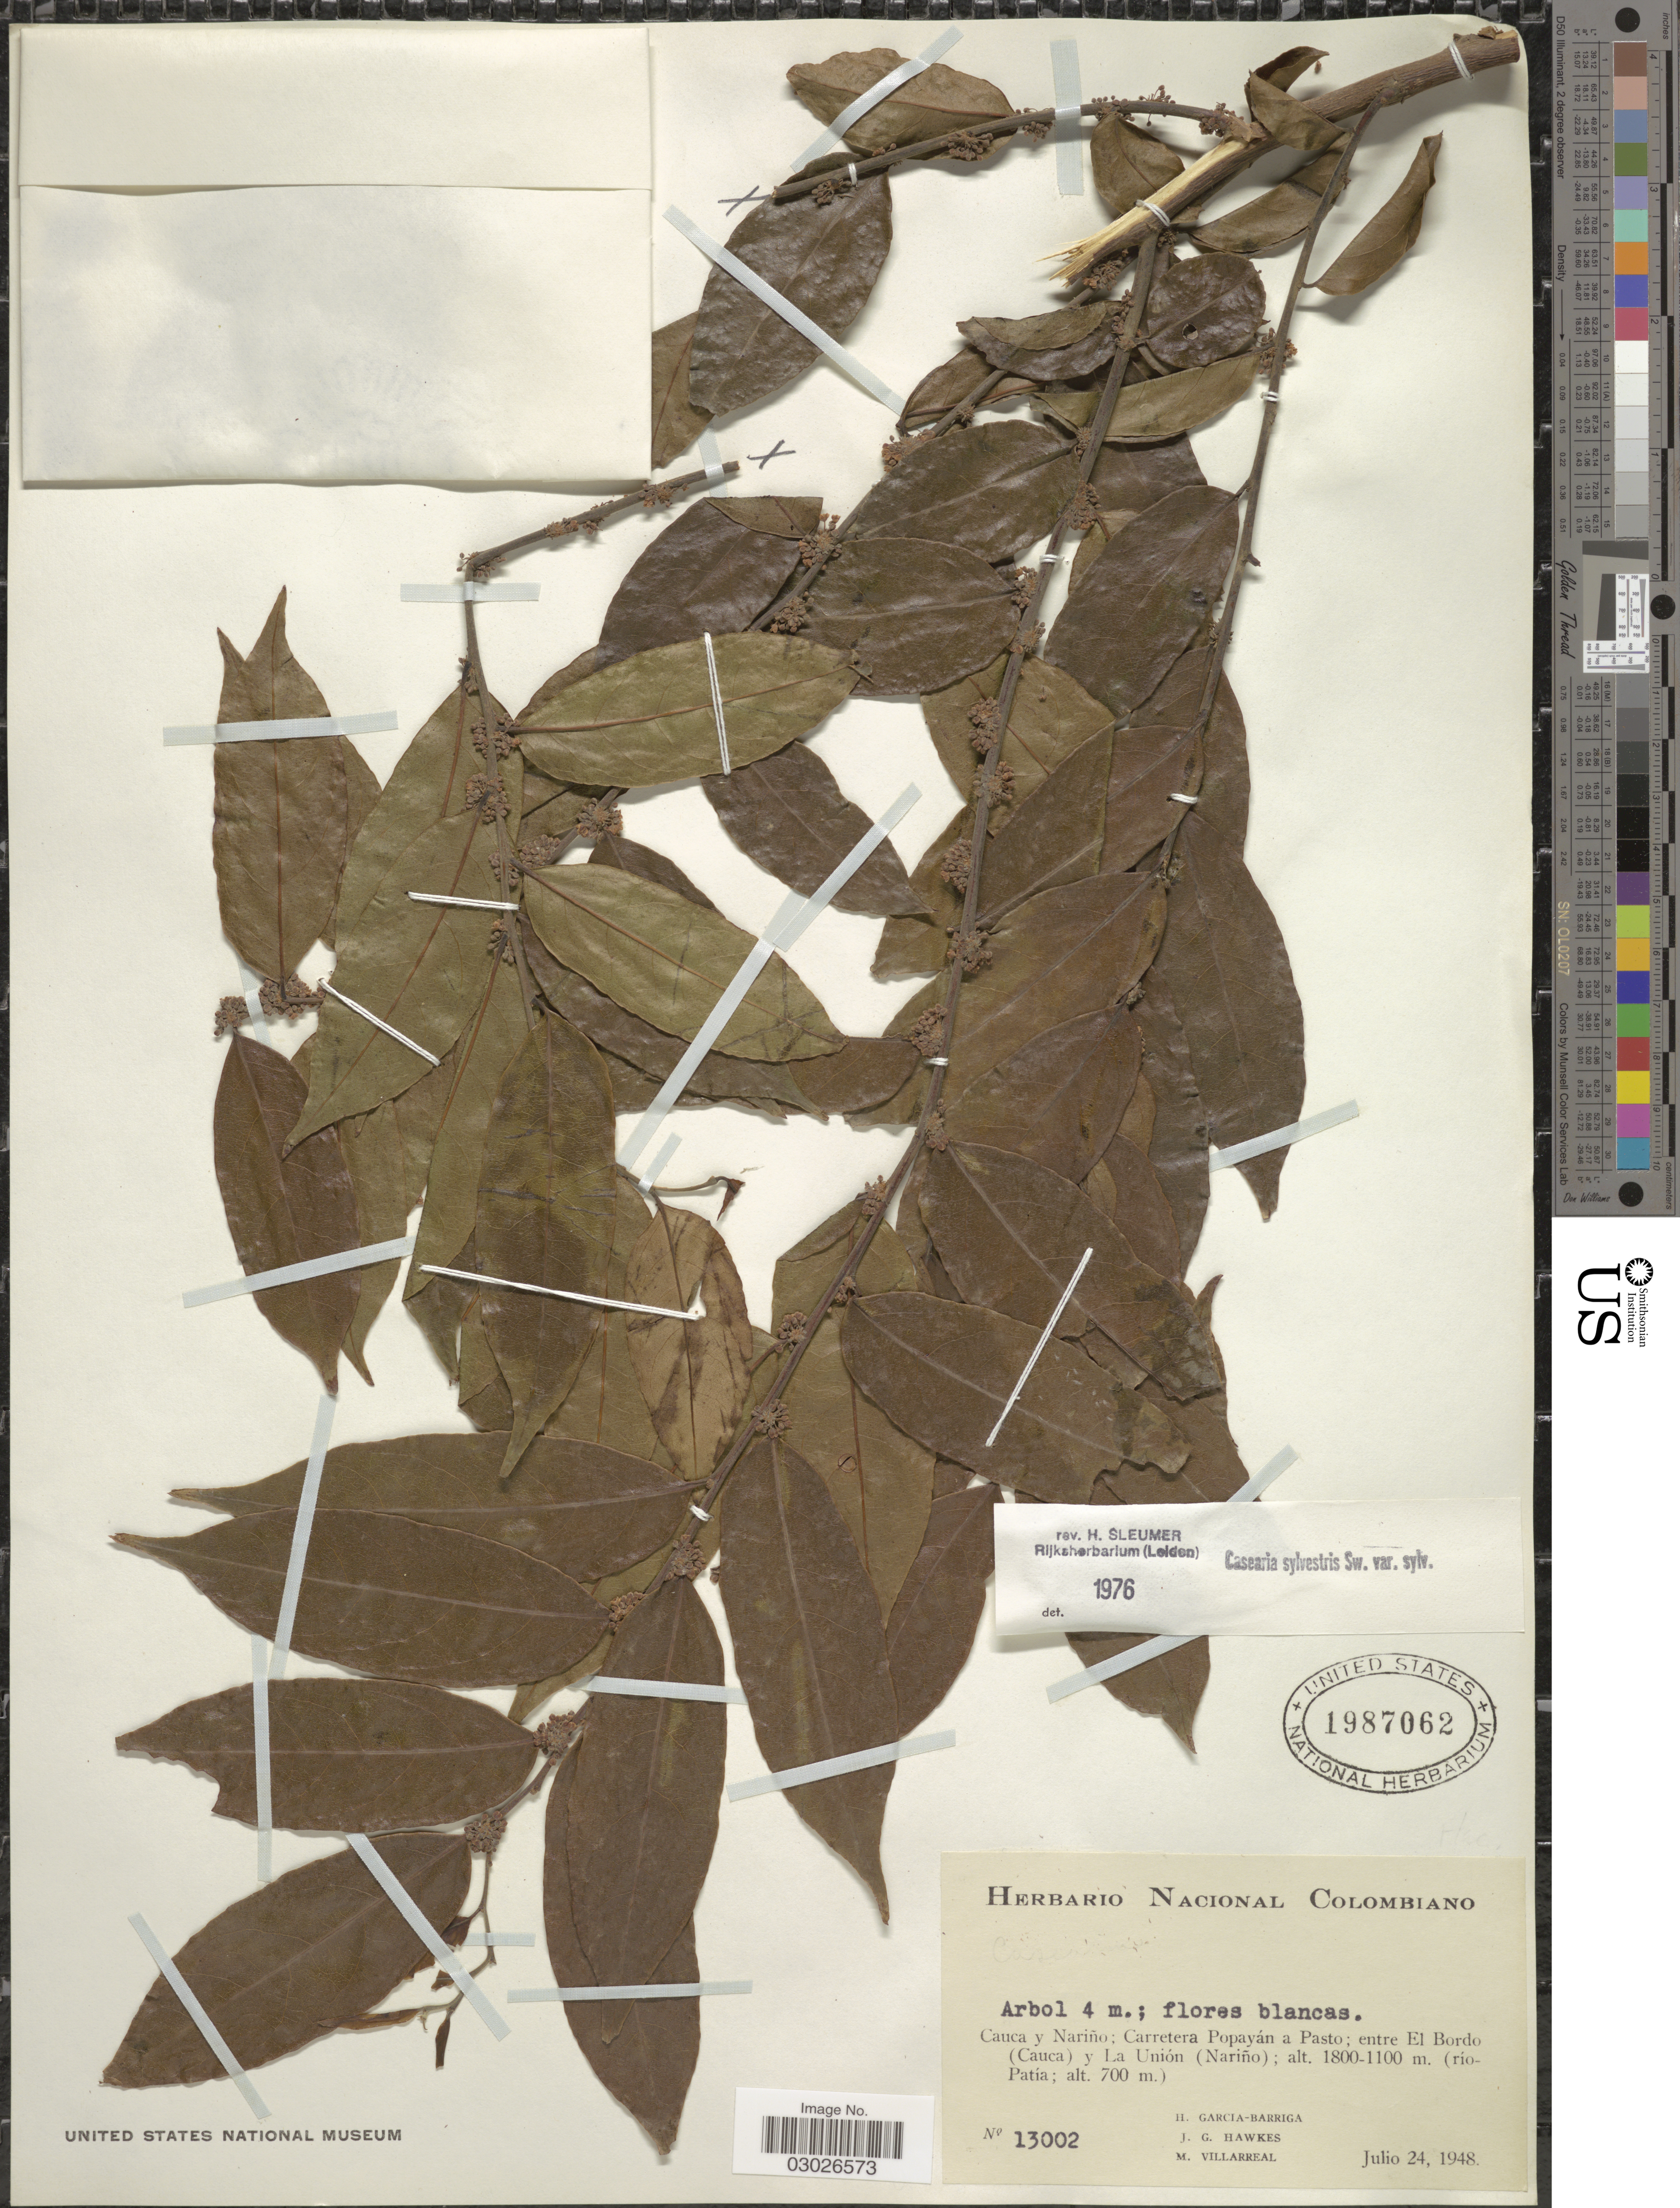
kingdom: Plantae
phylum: Tracheophyta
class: Magnoliopsida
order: Malpighiales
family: Salicaceae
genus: Casearia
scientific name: Casearia sylvestris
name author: Sw.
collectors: H. García Barriga, J. Hawkes & M. Villarreal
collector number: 13002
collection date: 1948-07-24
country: Colombia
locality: Cauca y Nariño: Carretera Popayán a Pasto; entre El Bordo (Cauca) y La Unión (Nariño) (río Patía).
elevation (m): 1100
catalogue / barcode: US 1987062